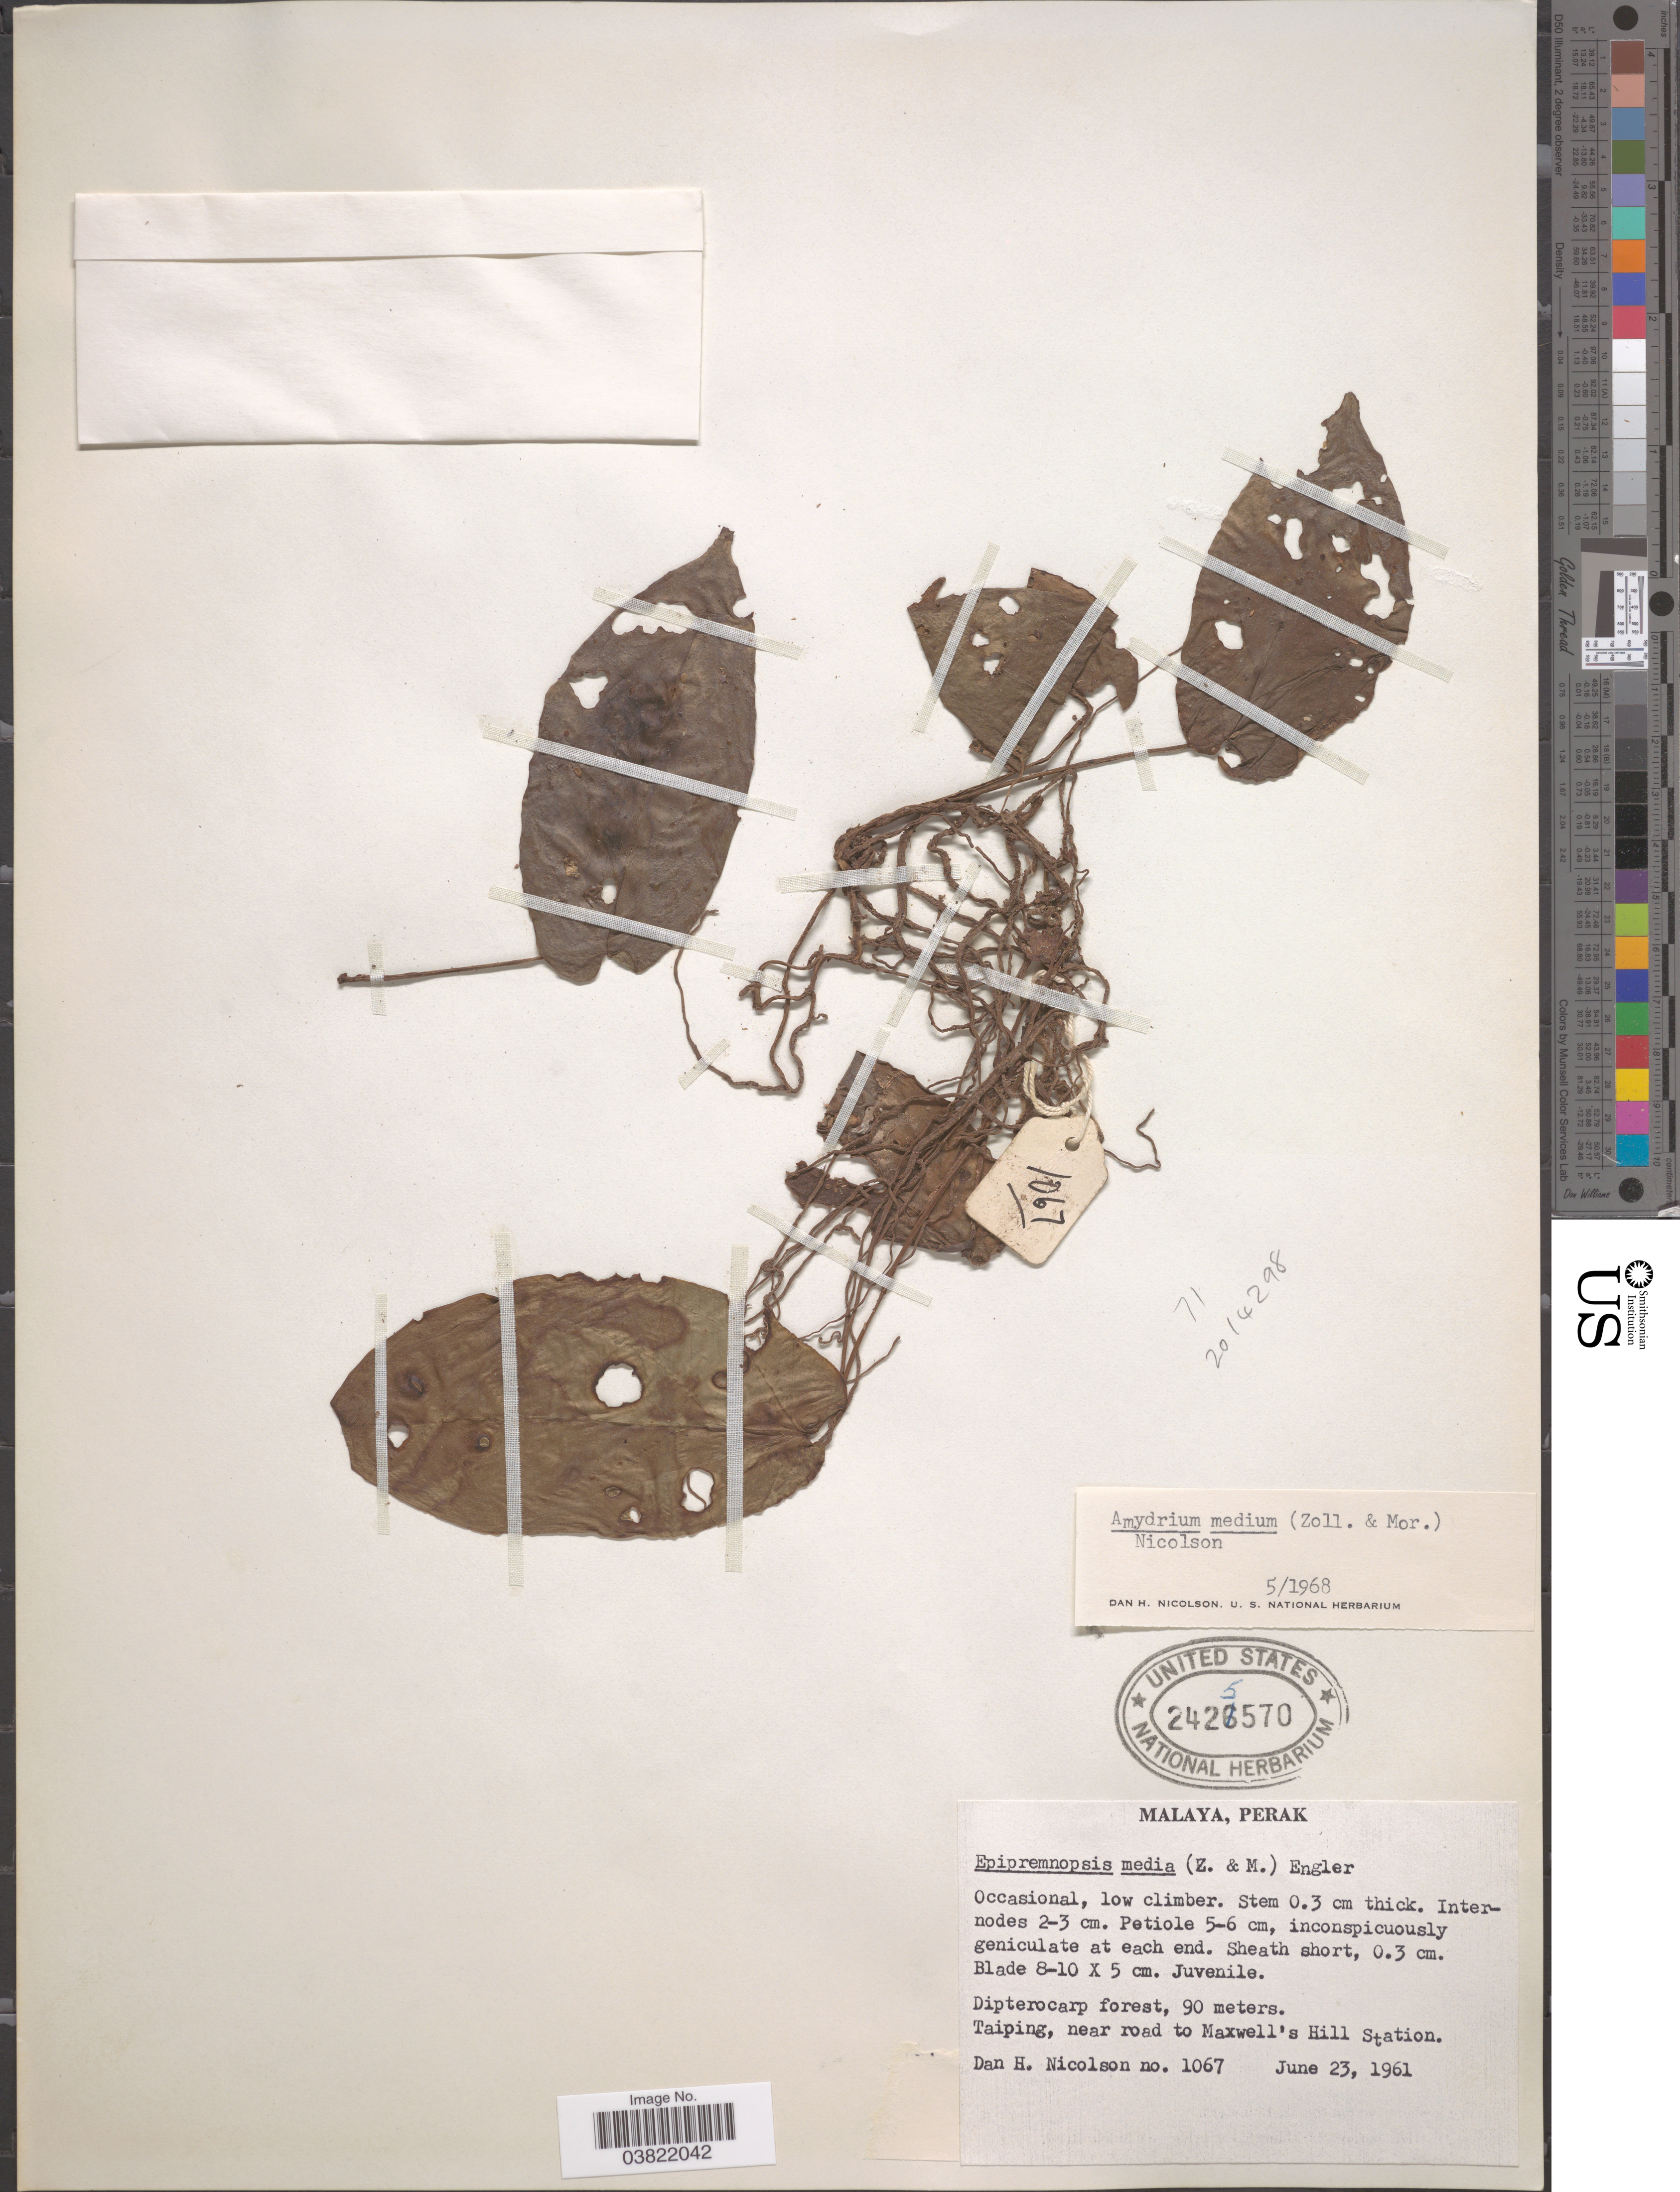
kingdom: Plantae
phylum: Tracheophyta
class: Liliopsida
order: Alismatales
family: Araceae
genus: Amydrium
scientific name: Amydrium medium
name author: (Zoll. & Moritzi) Nicolson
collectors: D. H. Nicolson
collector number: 1067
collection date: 1961-06-23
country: Malaysia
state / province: Perak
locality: Malaya. Taiping, near road to Maxwell's Hill Station.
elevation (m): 90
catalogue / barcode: US 2425570